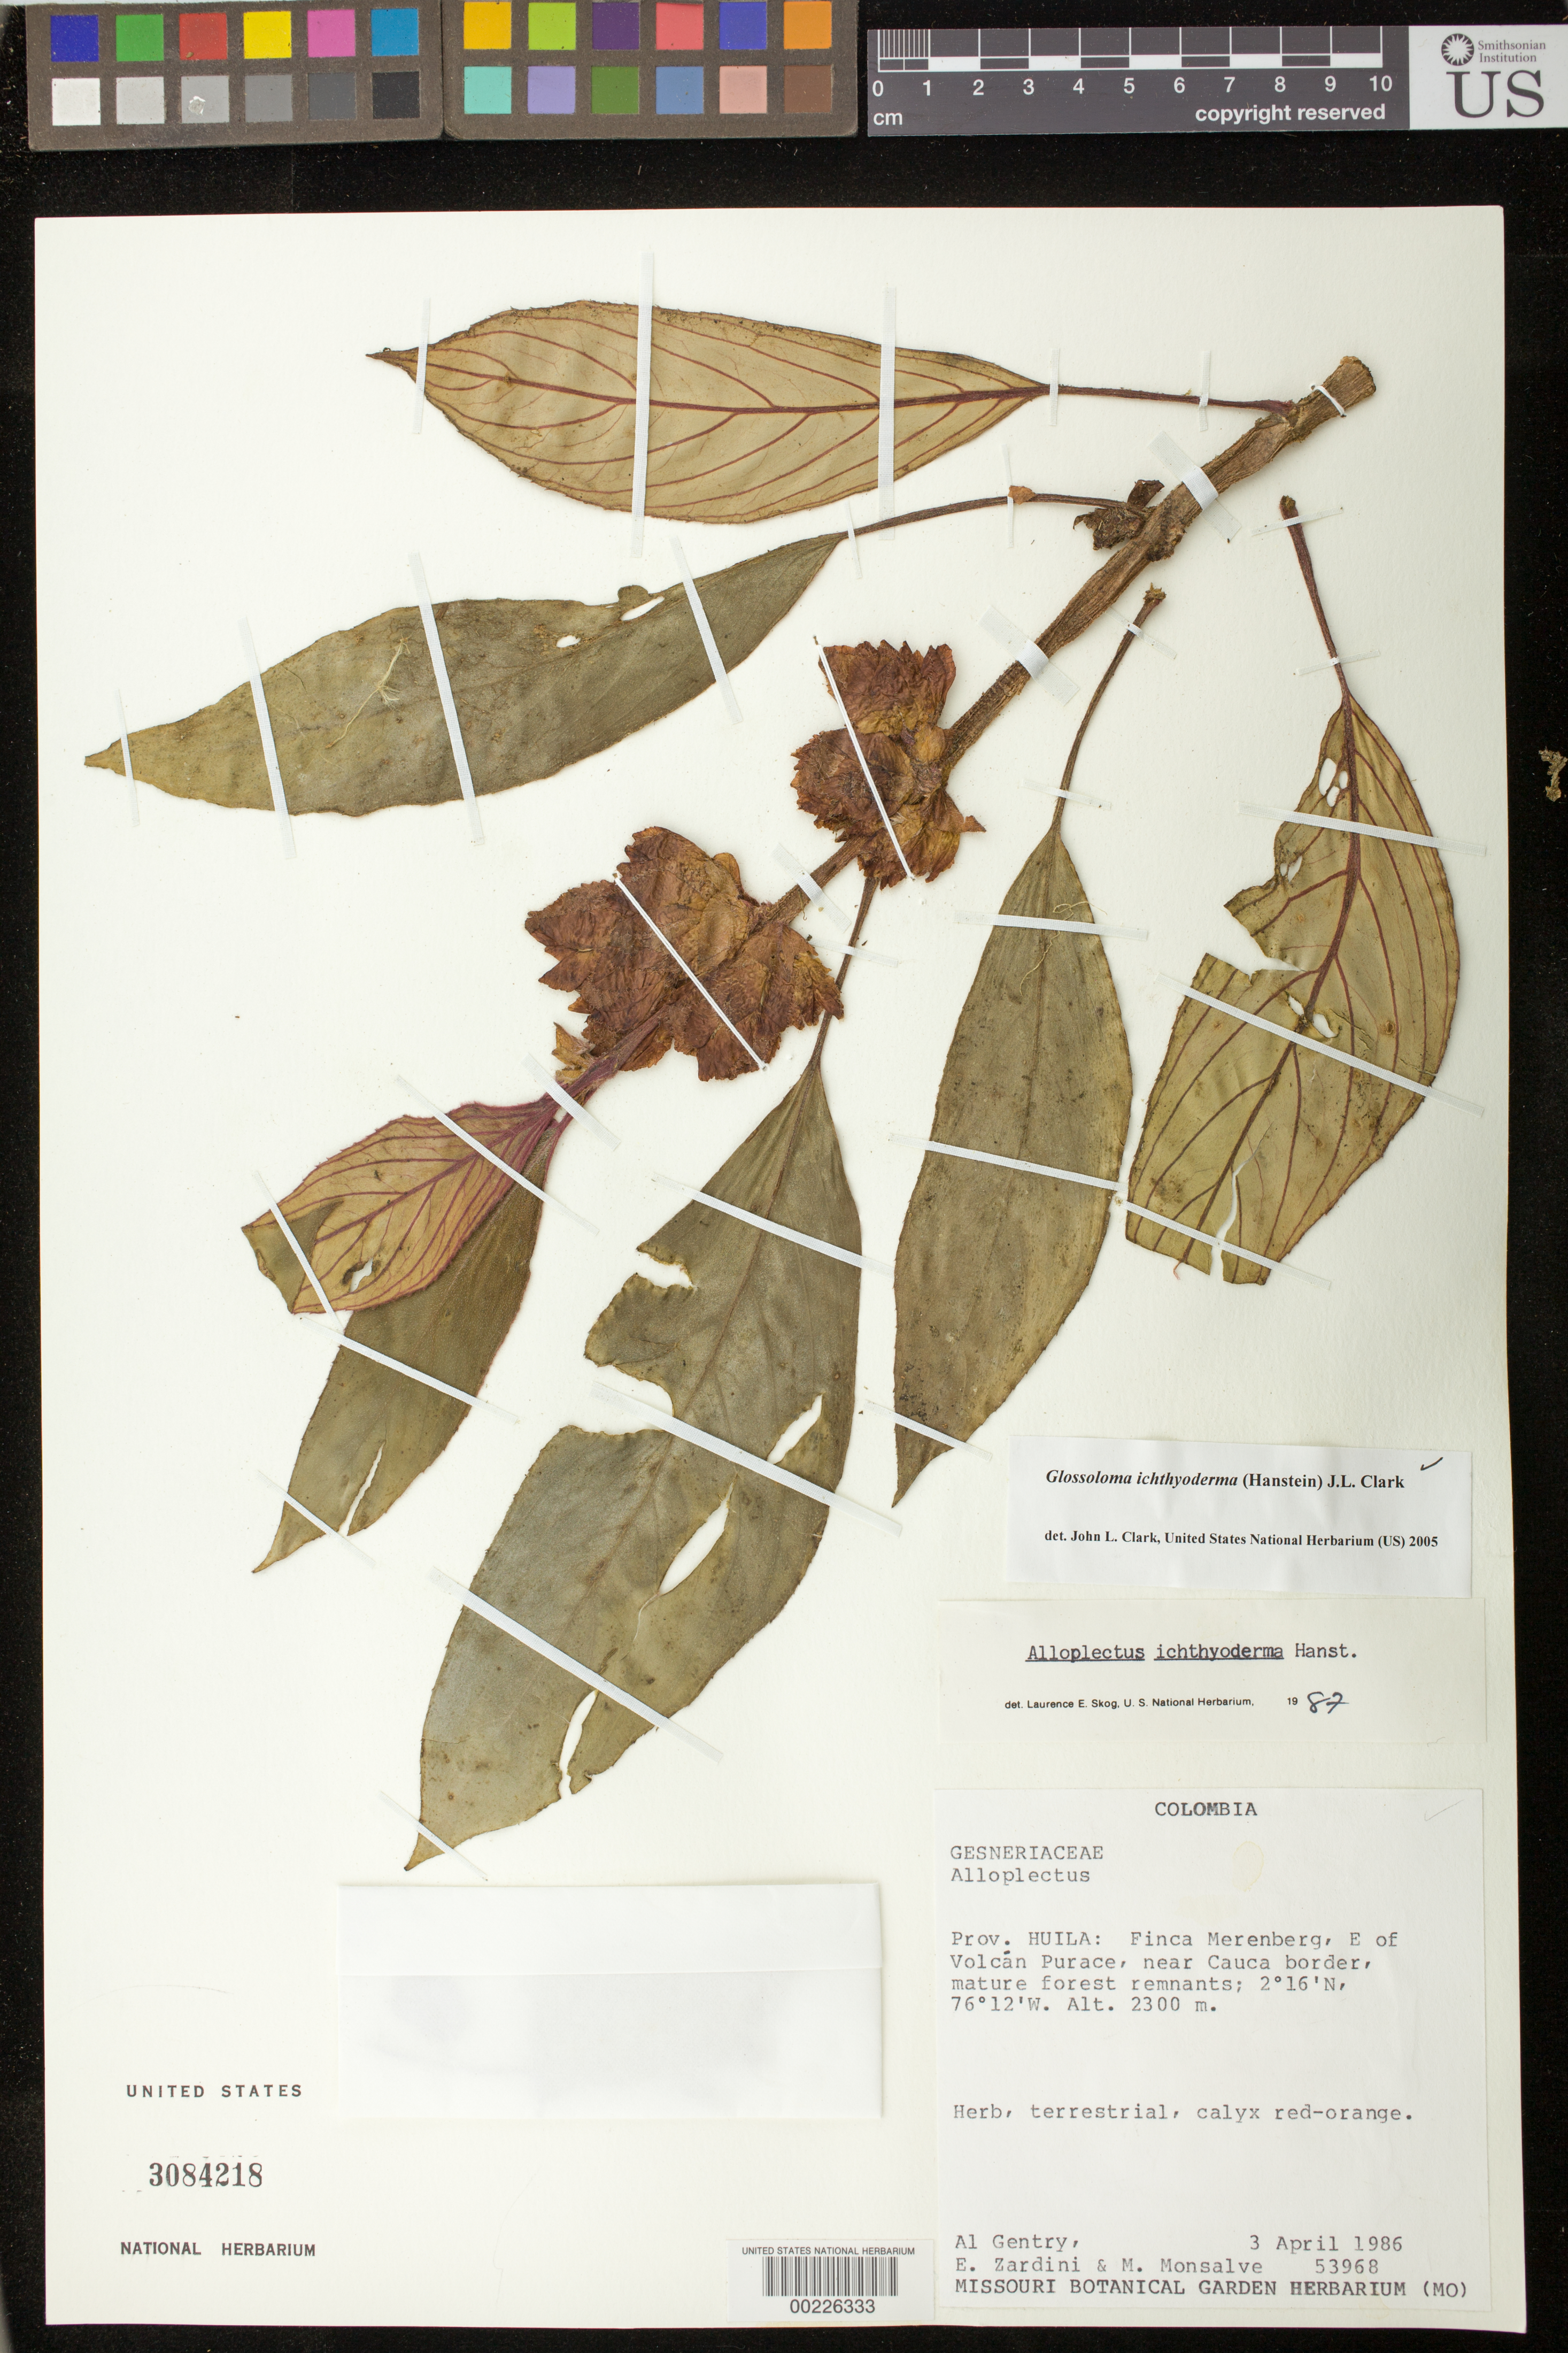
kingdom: Plantae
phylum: Tracheophyta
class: Magnoliopsida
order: Lamiales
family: Gesneriaceae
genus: Glossoloma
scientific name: Glossoloma ichthyoderma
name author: (Hanst.) J.L. Clark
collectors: A. H. Gentry, E. M. Zardini & M. Monsalve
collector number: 53968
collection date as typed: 03 Apr 1986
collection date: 1986-04-03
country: Colombia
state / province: Huila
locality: Finca Merenberg, E of Volcán Purace, near Cauca border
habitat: Mature forest remnants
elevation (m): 2300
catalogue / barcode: US 3084218